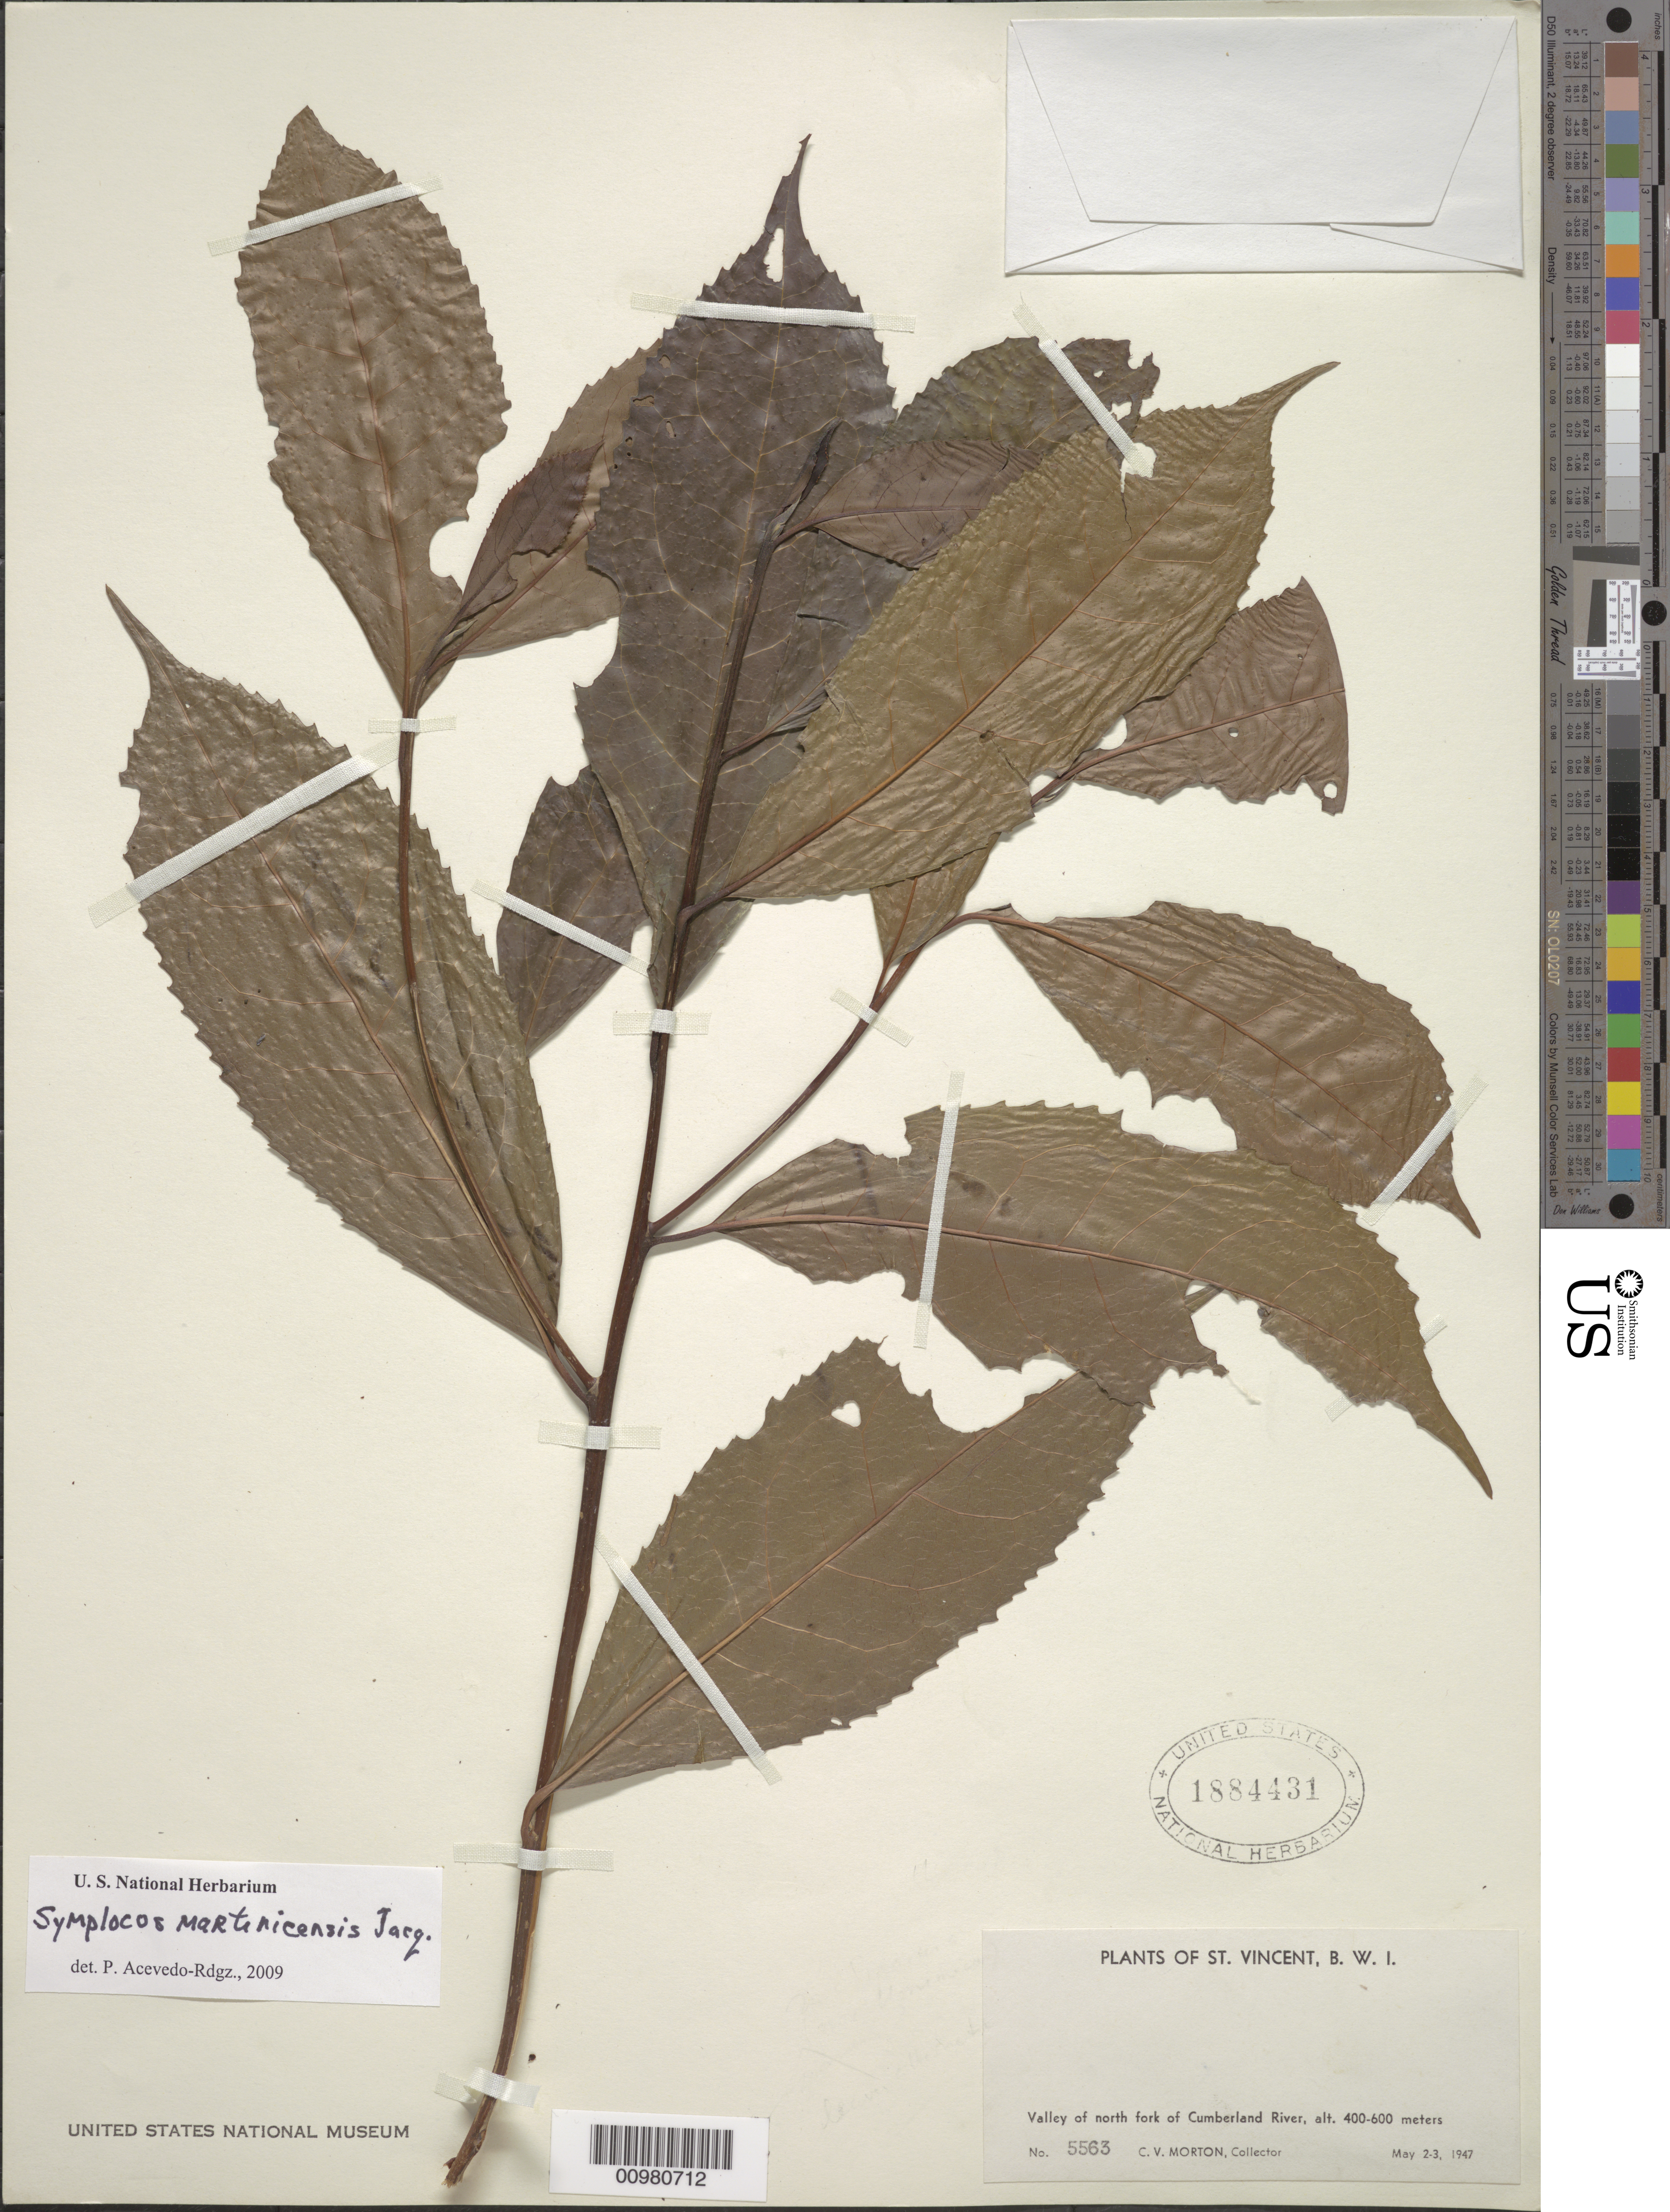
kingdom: Plantae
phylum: Tracheophyta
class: Magnoliopsida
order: Ericales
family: Symplocaceae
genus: Symplocos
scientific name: Symplocos martinicensis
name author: Jacq.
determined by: Acevedo-Rodríguez, P., (BOT), Smithsonian Institution - National Museum of Natural History (UNITED STATES)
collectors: C. V. Morton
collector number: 5563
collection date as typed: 02 May 1947 to 03 May 1947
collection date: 1947-05-02/1947-05-03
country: St. Vincent - Grenadines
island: St. Vincent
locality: Valley of north fork of Cumberland River.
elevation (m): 400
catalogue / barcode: US 1884431